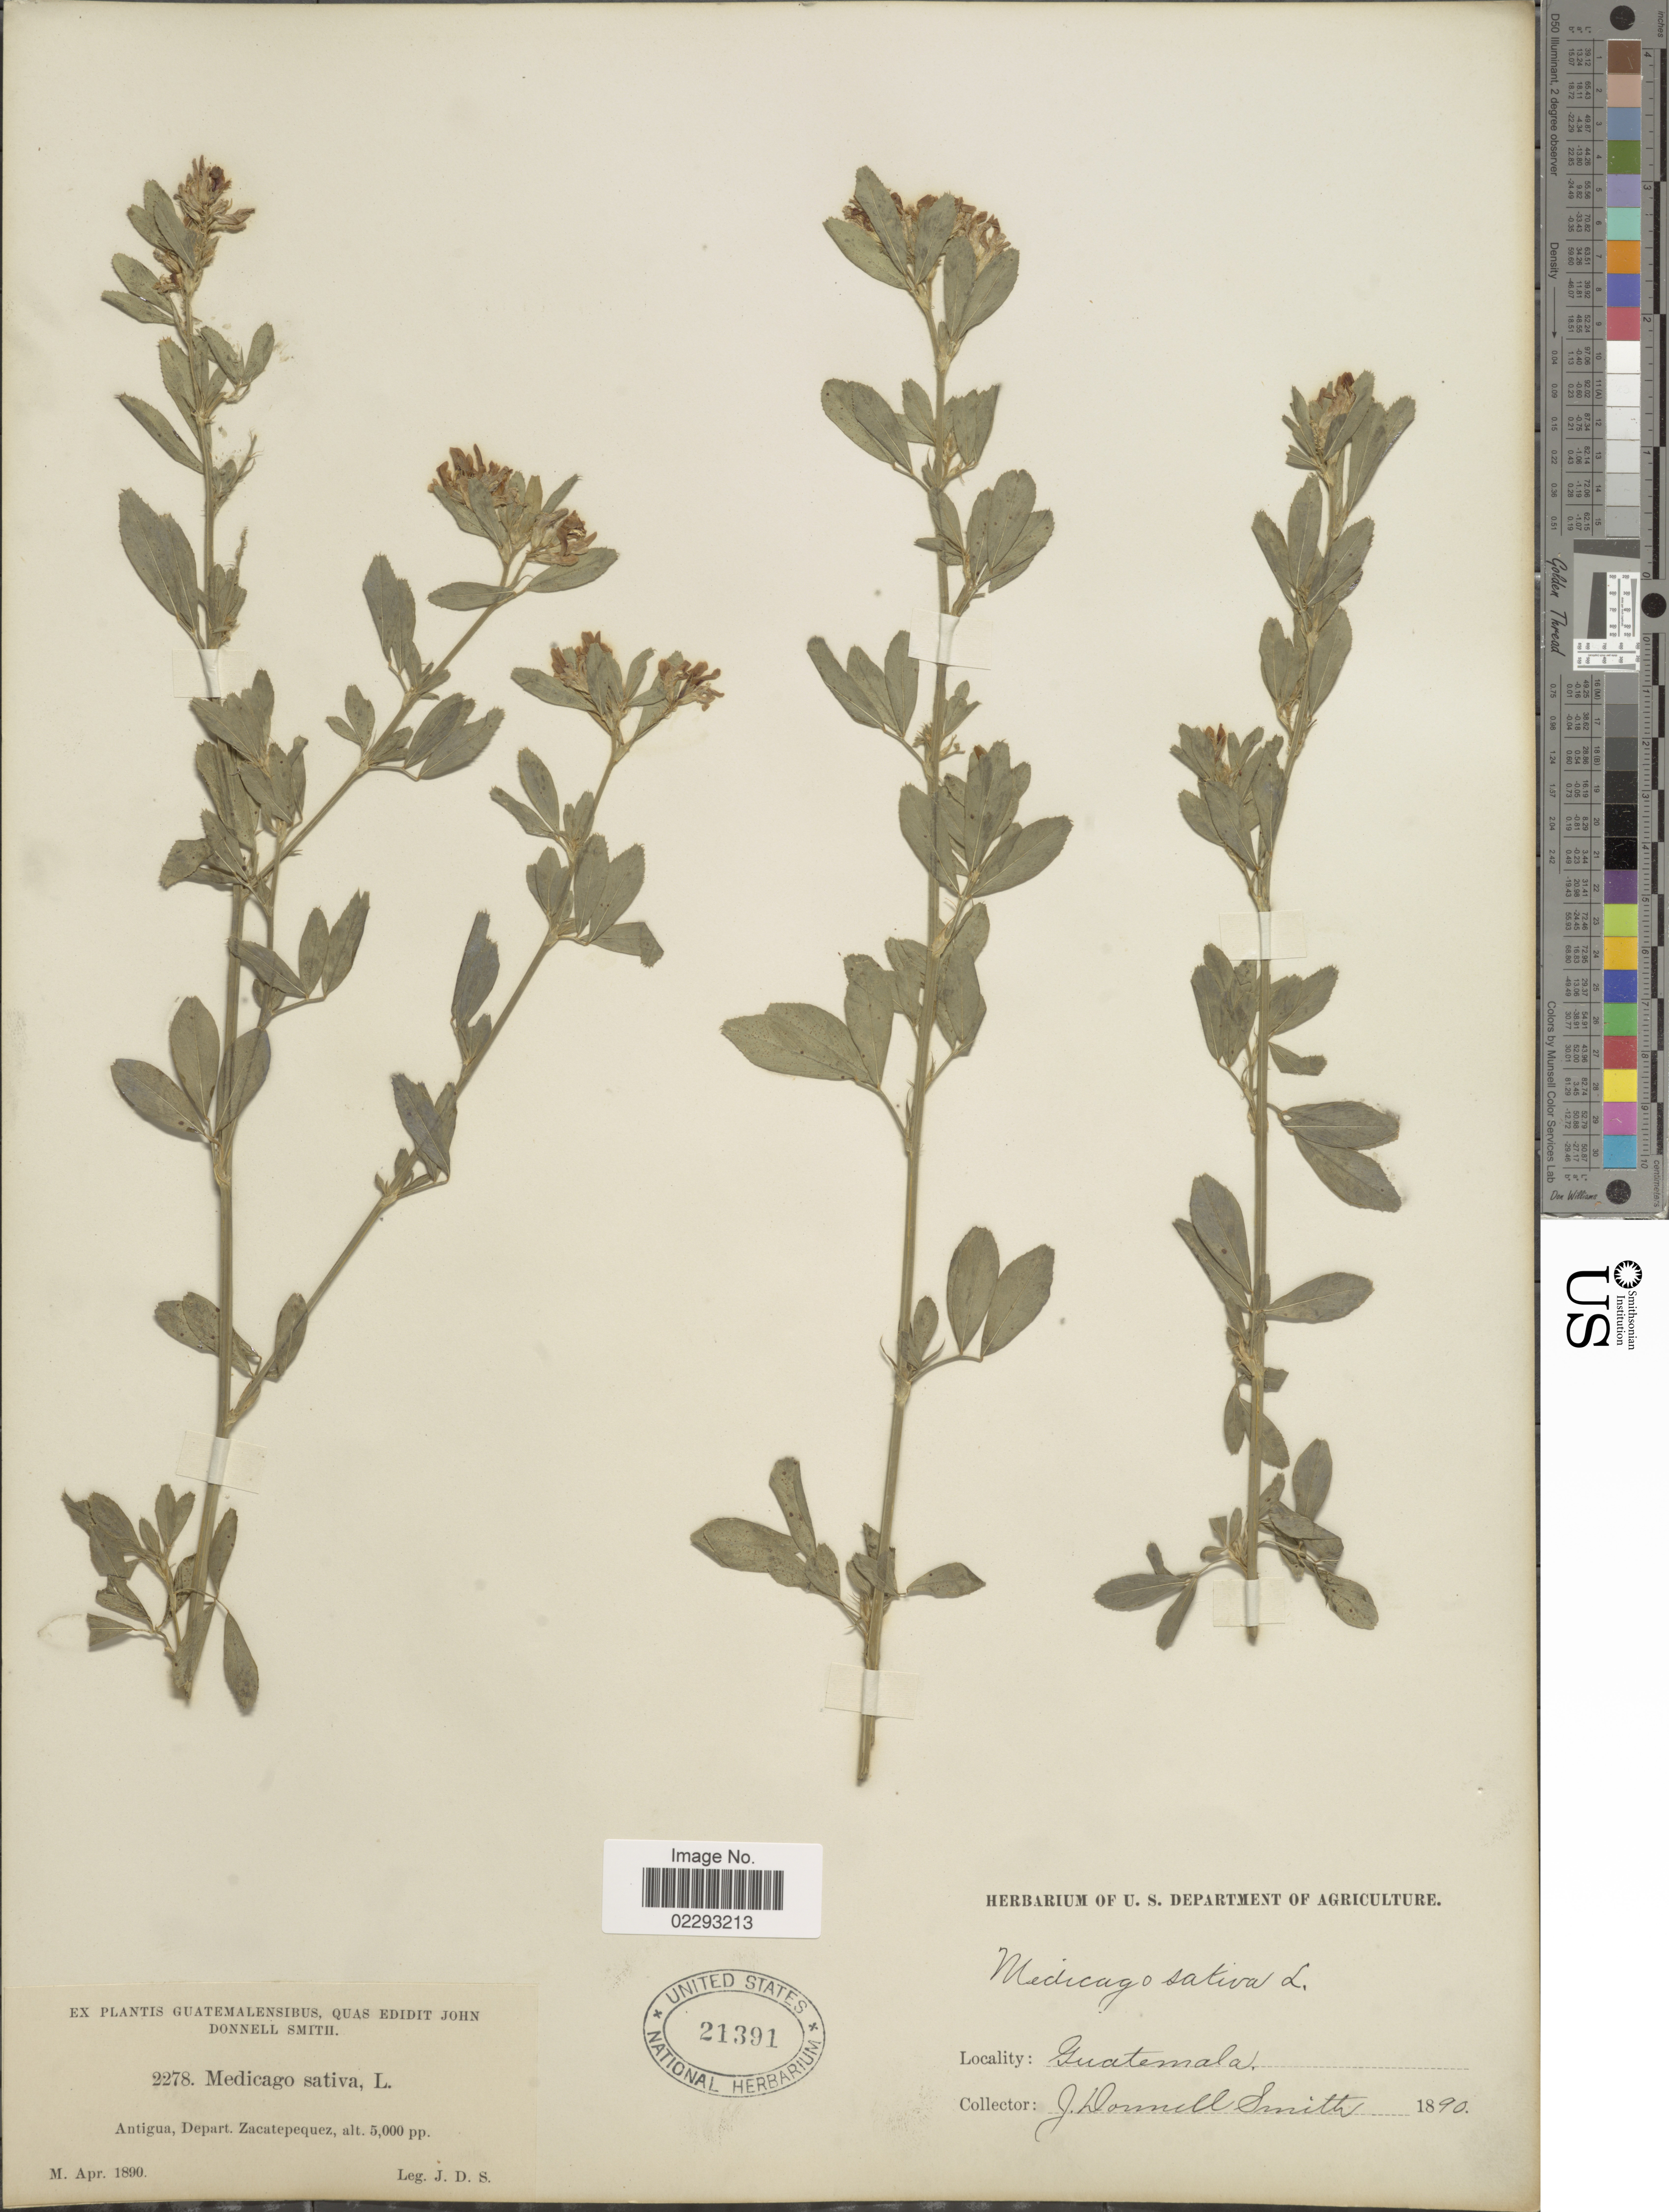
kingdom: Plantae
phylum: Tracheophyta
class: Magnoliopsida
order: Fabales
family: Fabaceae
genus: Medicago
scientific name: Medicago sativa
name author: L.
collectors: J. Donnell Smith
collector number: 2278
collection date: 1890-04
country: Guatemala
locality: Antigua, Depart. Zacatepequez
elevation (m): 1524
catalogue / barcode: US 21391